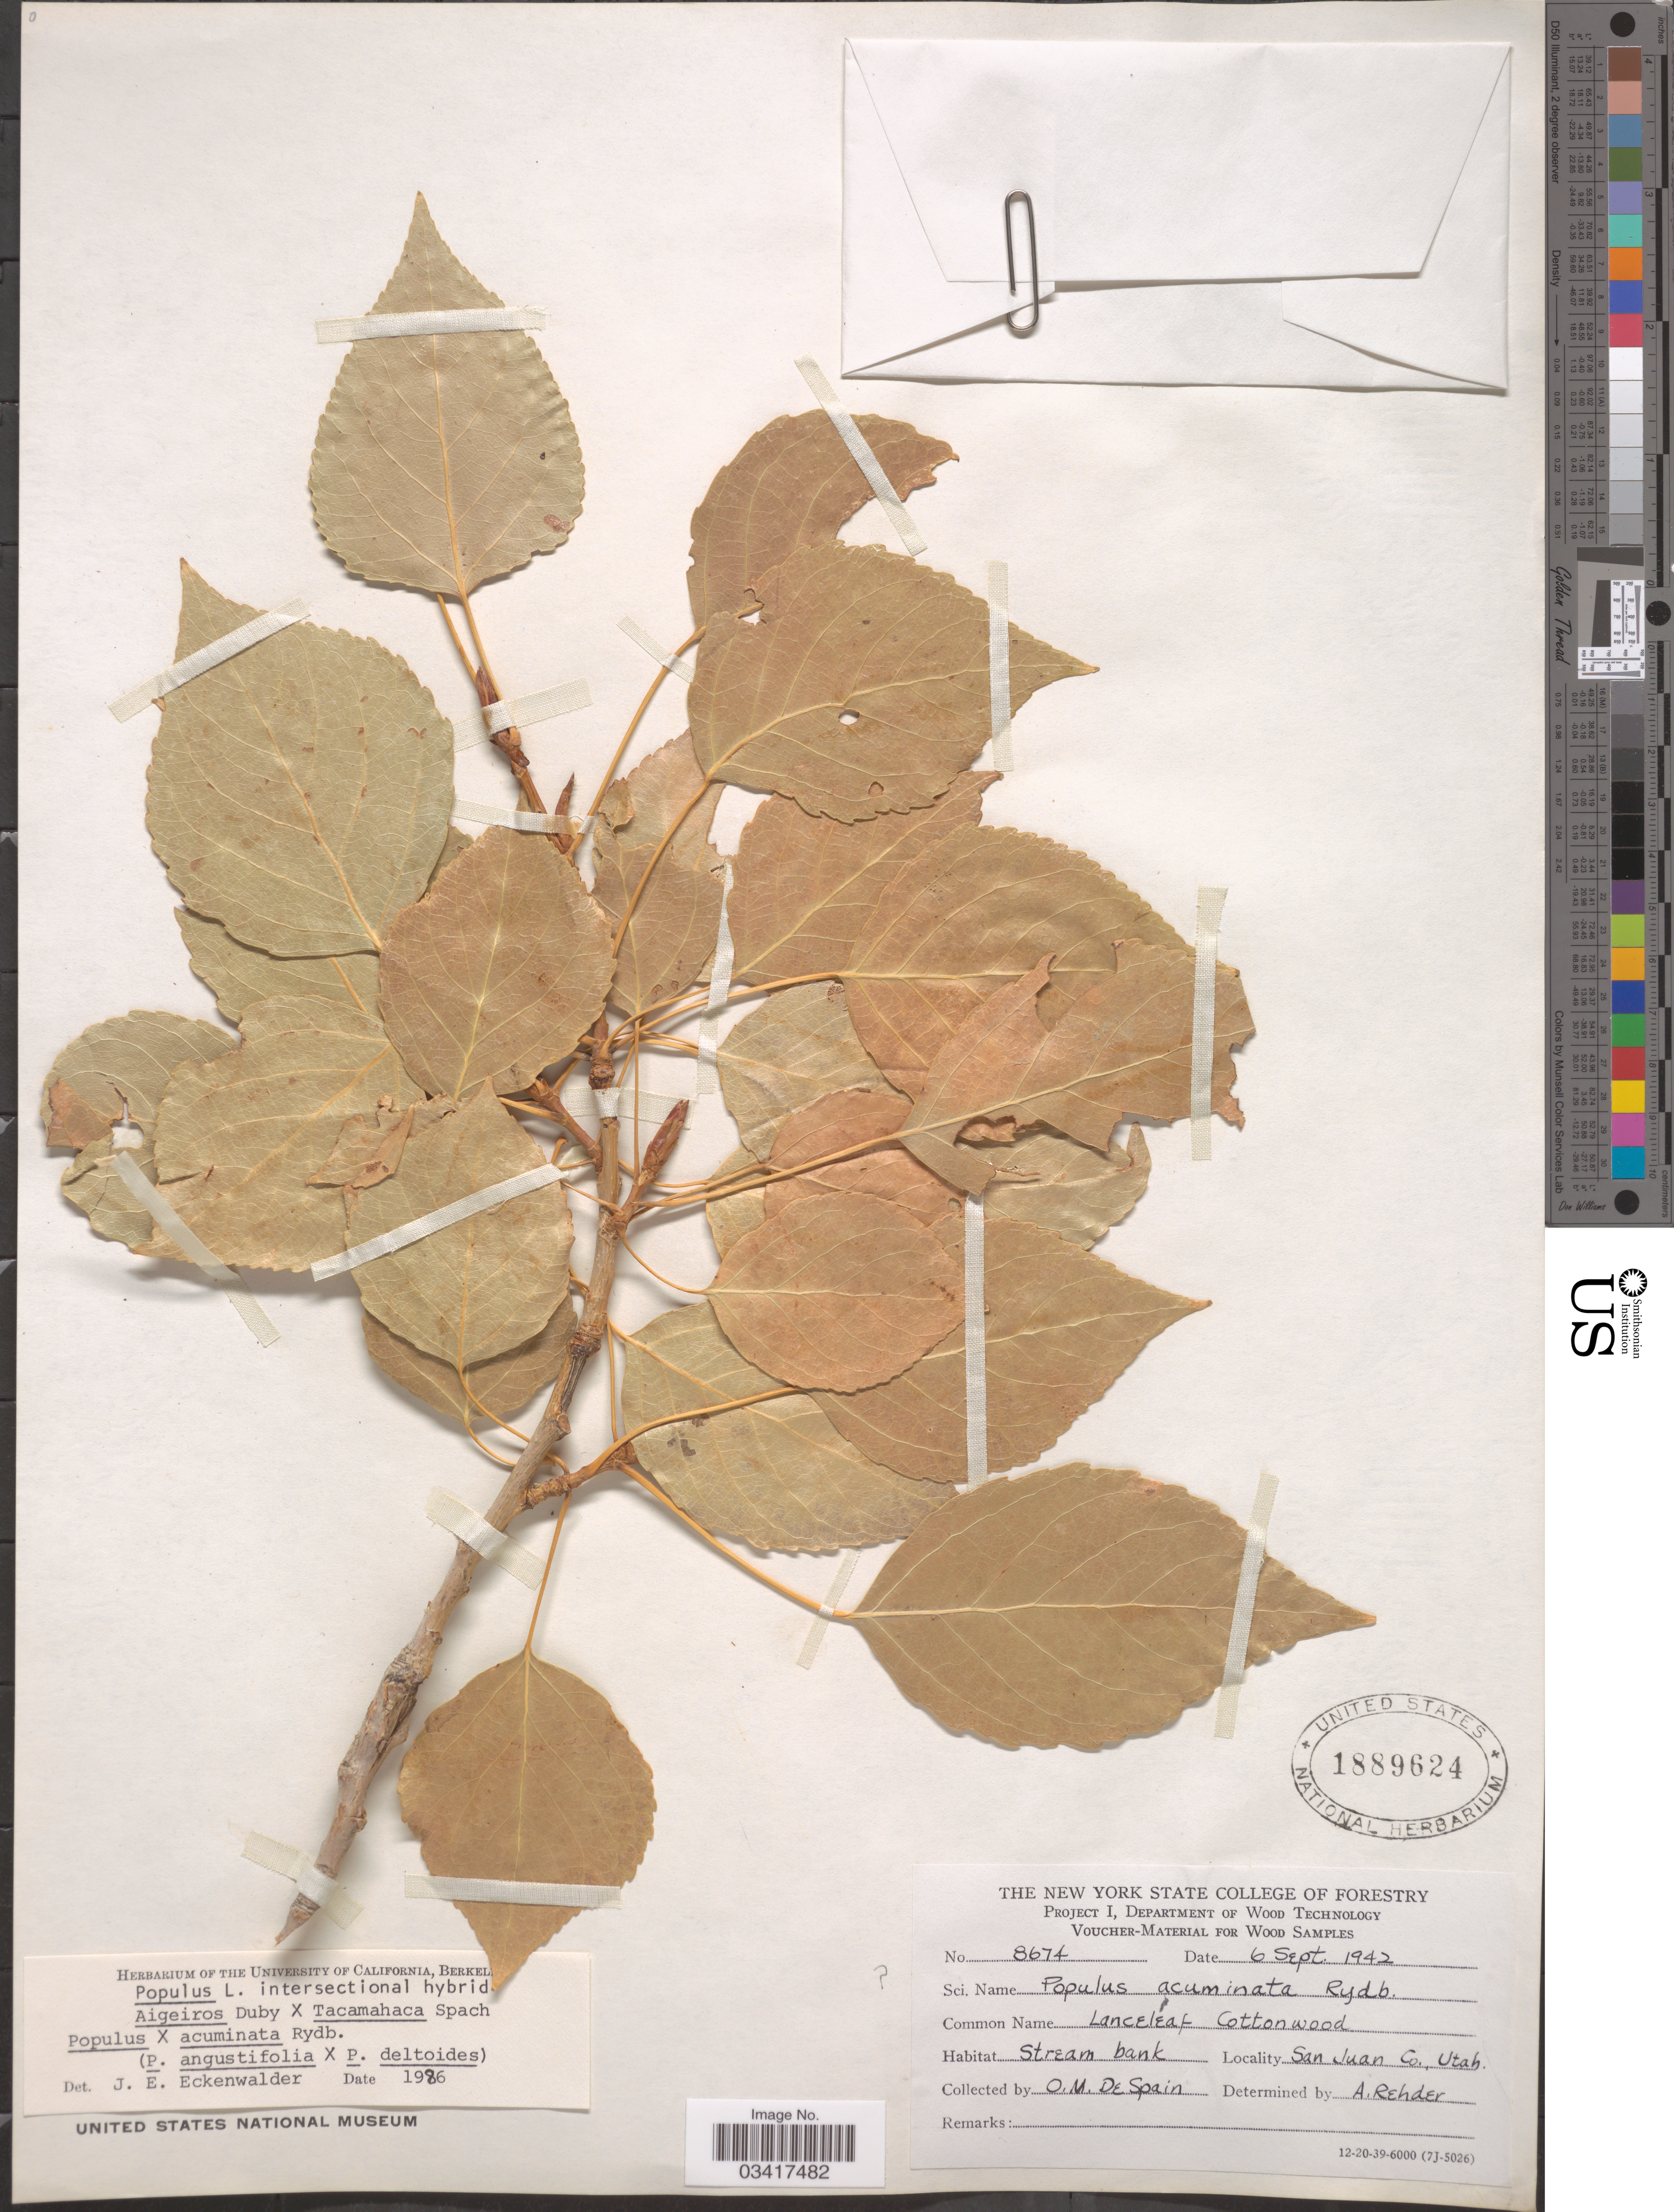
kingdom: Plantae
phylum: Tracheophyta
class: Magnoliopsida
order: Malpighiales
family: Salicaceae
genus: Populus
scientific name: Populus acuminata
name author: Rydb.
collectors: O. Despain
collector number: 8674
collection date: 1942-09-06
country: United States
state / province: Utah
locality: San Juan Co.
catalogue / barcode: US 1889624